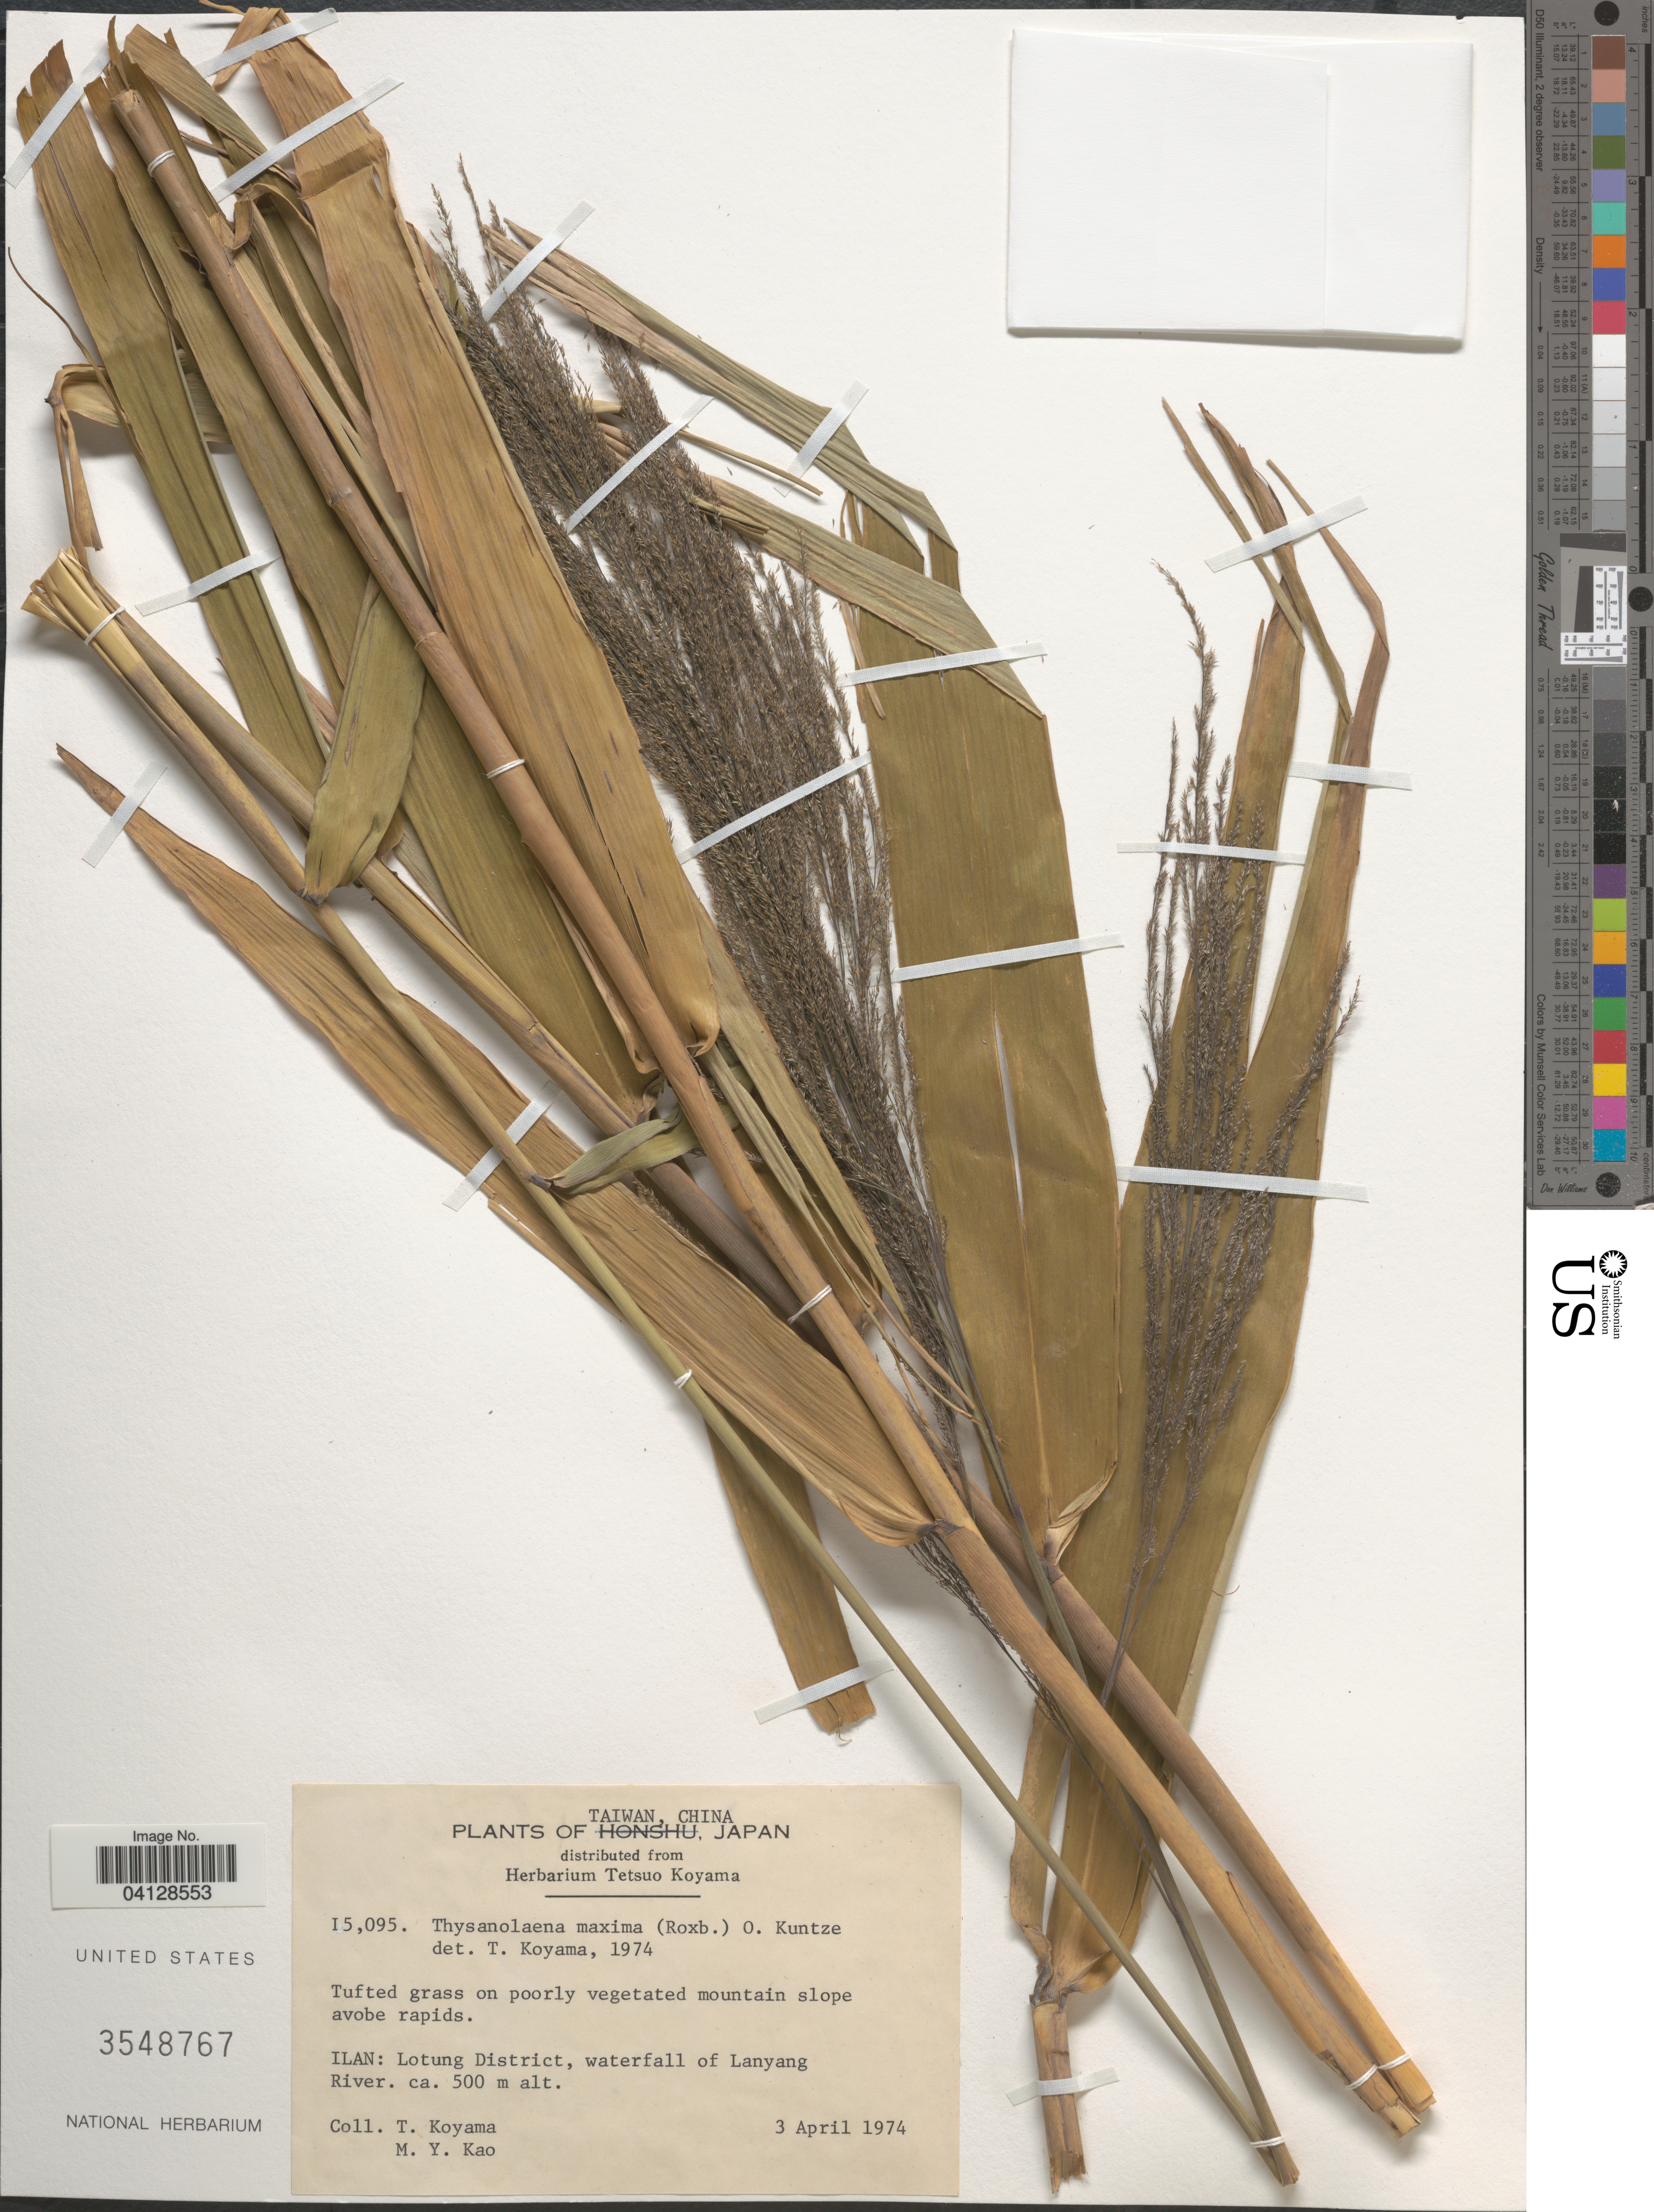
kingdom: Plantae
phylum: Tracheophyta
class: Liliopsida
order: Poales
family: Poaceae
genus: Thysanolaena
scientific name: Thysanolaena maxima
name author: (Roxb.) Kuntze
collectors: T. Koyama & M. Kao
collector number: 15095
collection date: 1974-04-03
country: Taiwan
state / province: Ilan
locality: Lotung District, waterfall of Lanyang River.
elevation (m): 500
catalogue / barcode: US 3548767